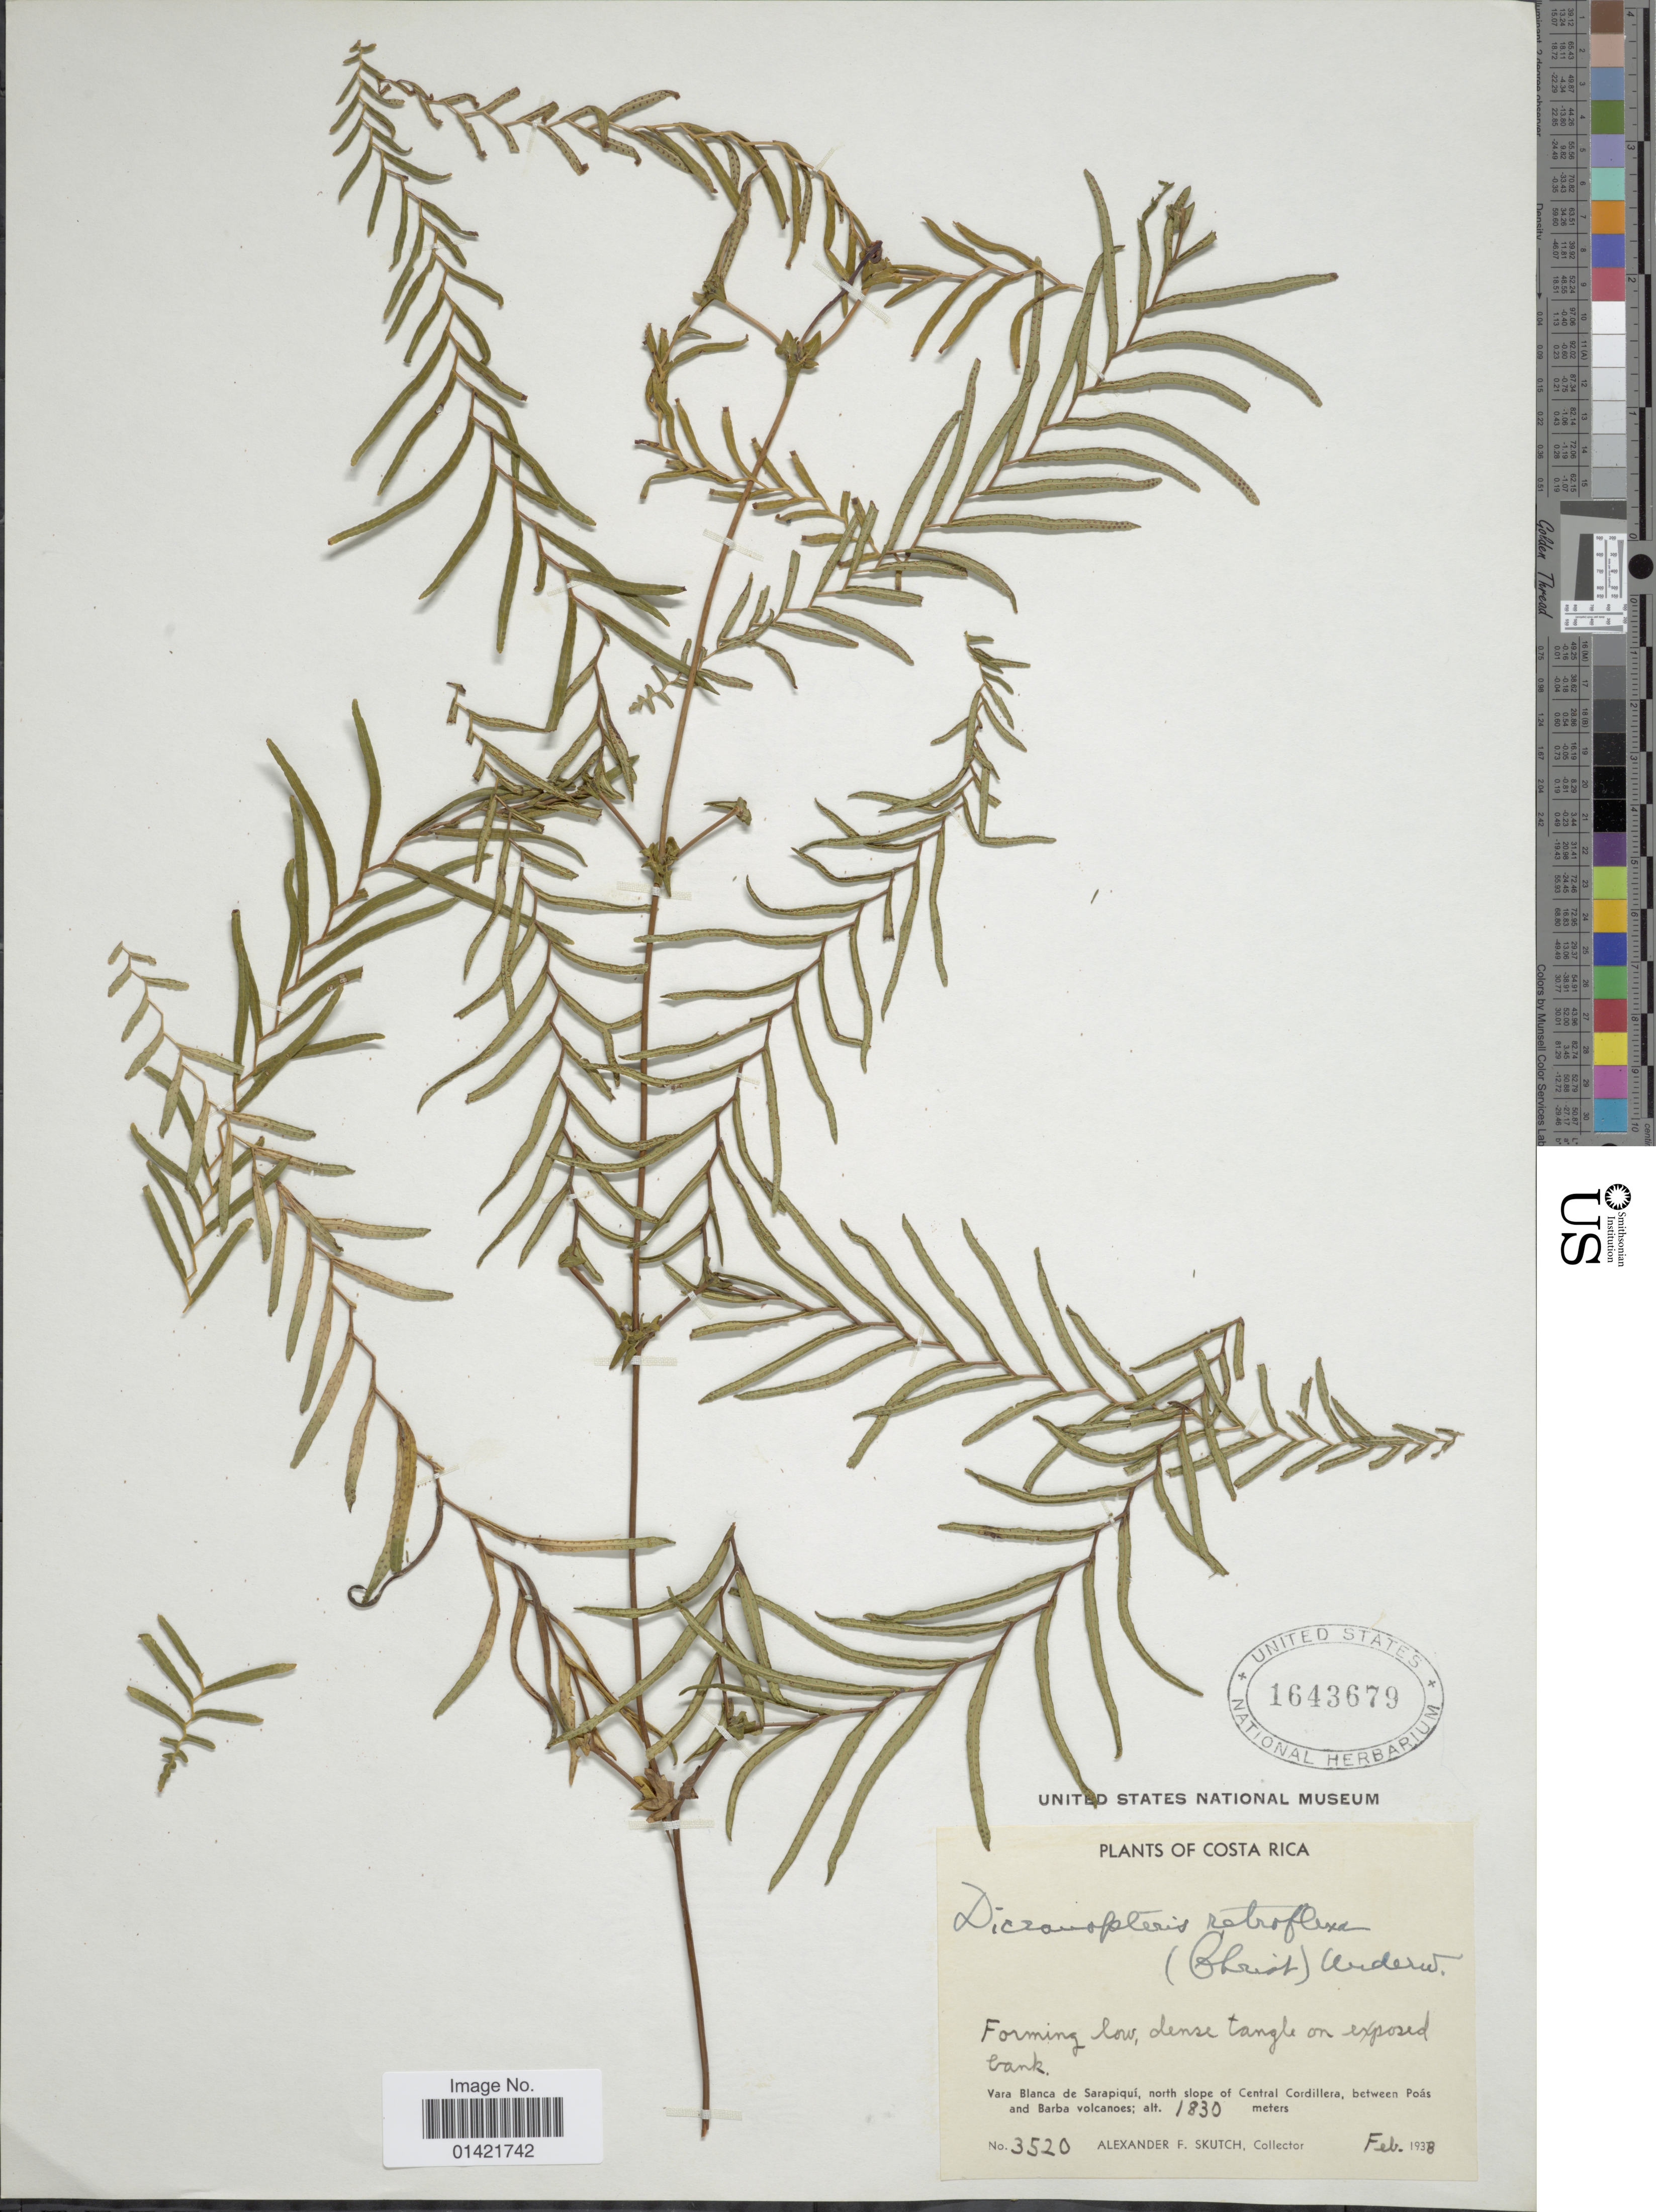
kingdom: Plantae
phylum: Tracheophyta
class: Polypodiopsida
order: Gleicheniales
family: Gleicheniaceae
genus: Sticherus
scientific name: Sticherus retroflexus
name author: (Bornm. ex Christ) Copel.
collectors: A. F. Skutch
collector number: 3520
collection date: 1938-02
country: Costa Rica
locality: Vara Blanca de Sarapiqui, north slope of Central Cordillera, between Poas and Barba volcanoes.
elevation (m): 1830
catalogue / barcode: US 1643679